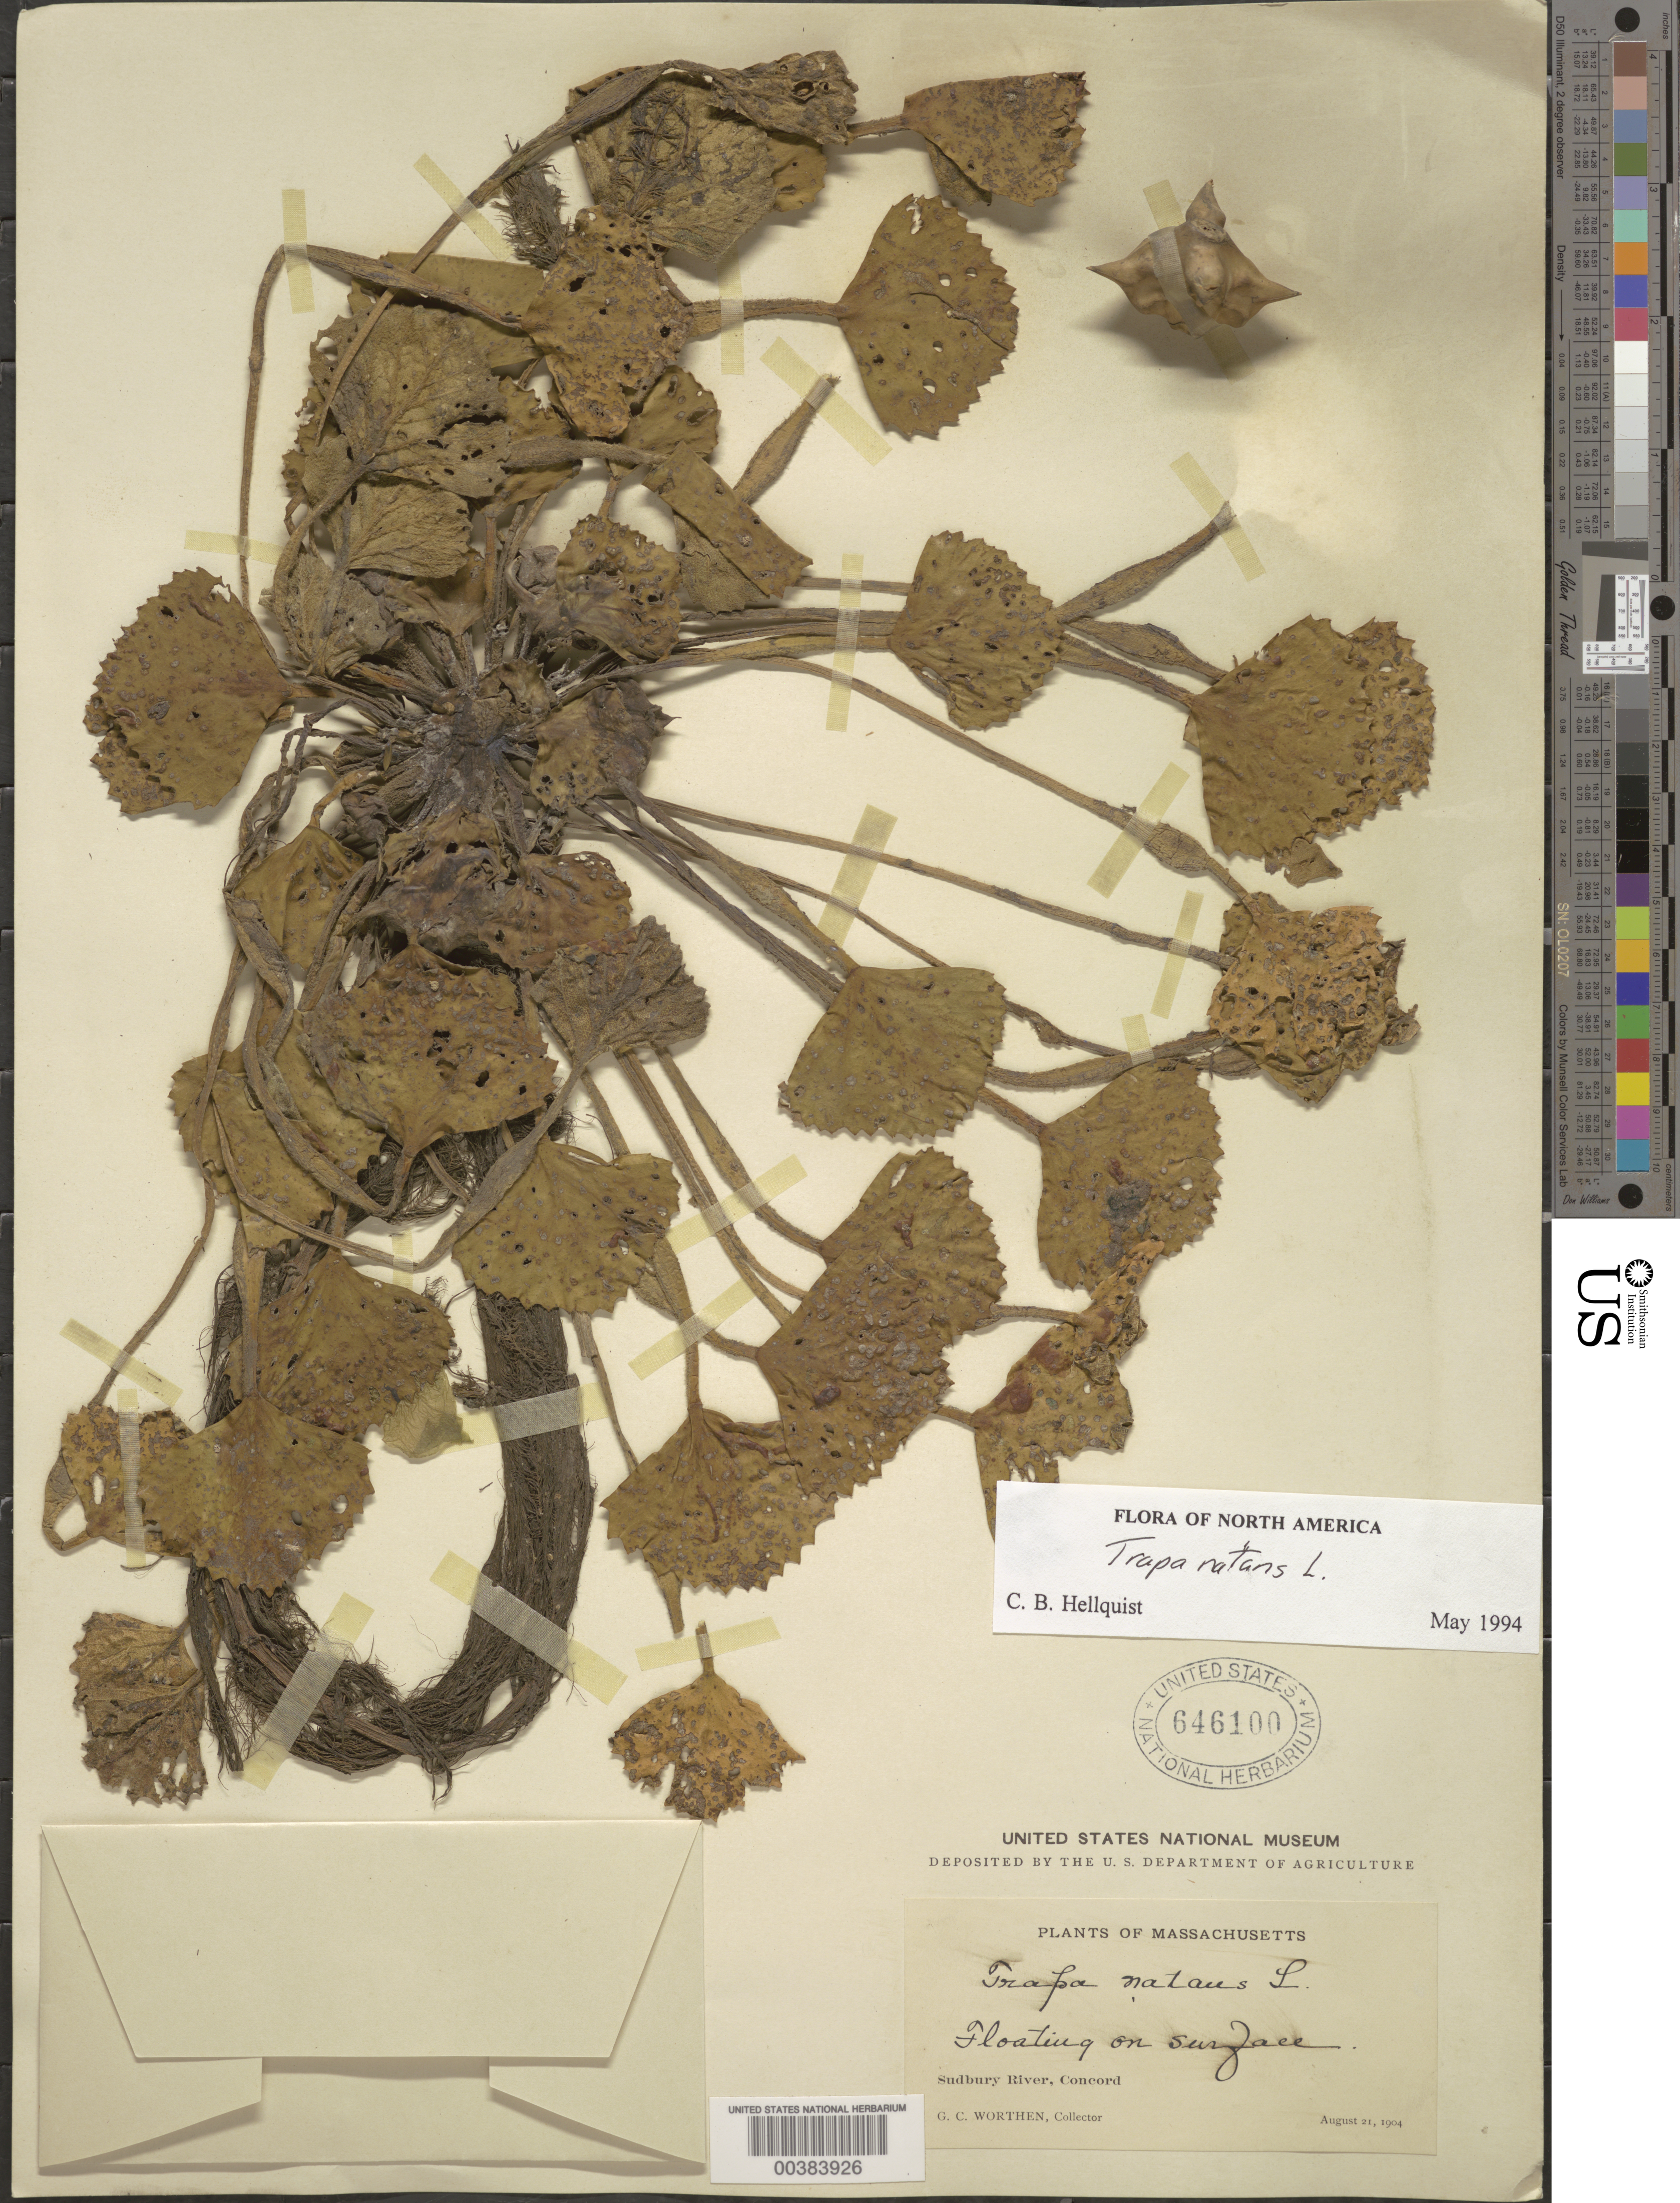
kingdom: Plantae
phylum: Tracheophyta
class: Magnoliopsida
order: Myrtales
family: Lythraceae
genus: Trapa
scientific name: Trapa natans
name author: L.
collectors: G. Worthern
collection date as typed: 21 Aug 1904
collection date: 1904-08-21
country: United States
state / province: Massachusetts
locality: Sudbury river, concord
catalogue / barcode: US 646100